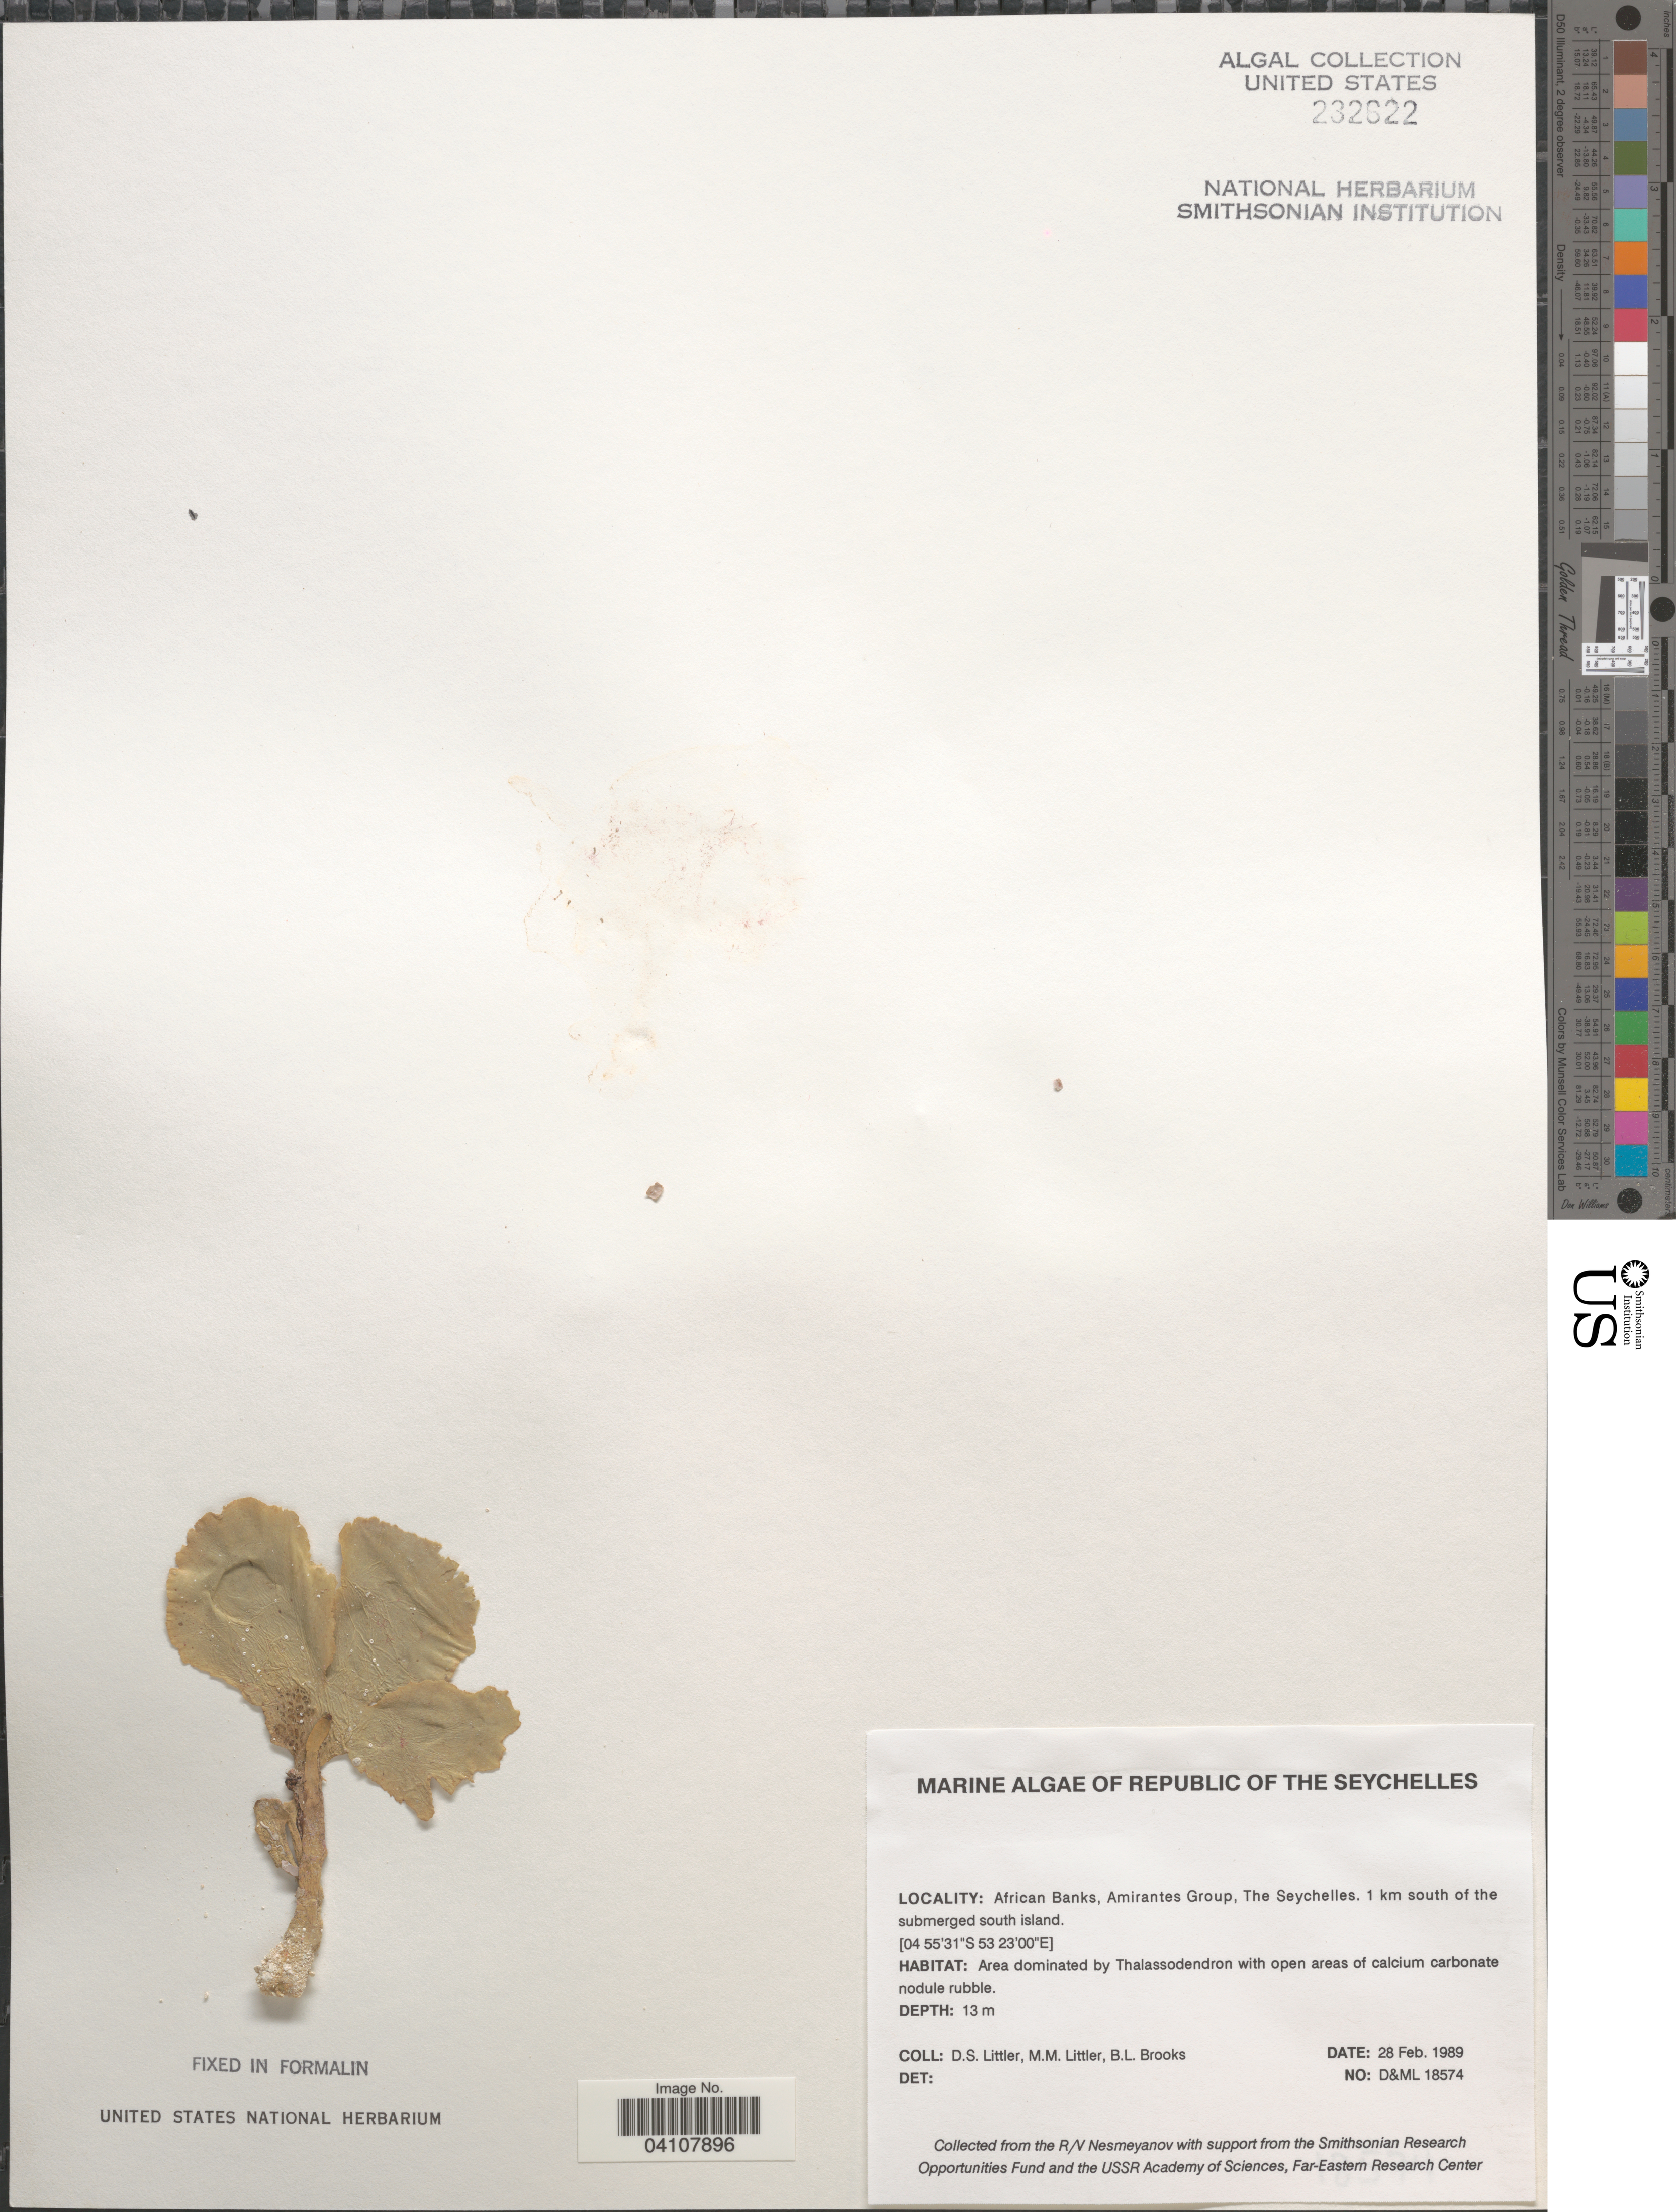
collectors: D. S. Littler & B. Brooks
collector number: D&ML18574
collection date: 1989-02-28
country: Seychelles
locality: Republic of the Seychelles. African Banks, Amirantes Group. 1 km south of the submerged south island.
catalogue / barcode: US 232622